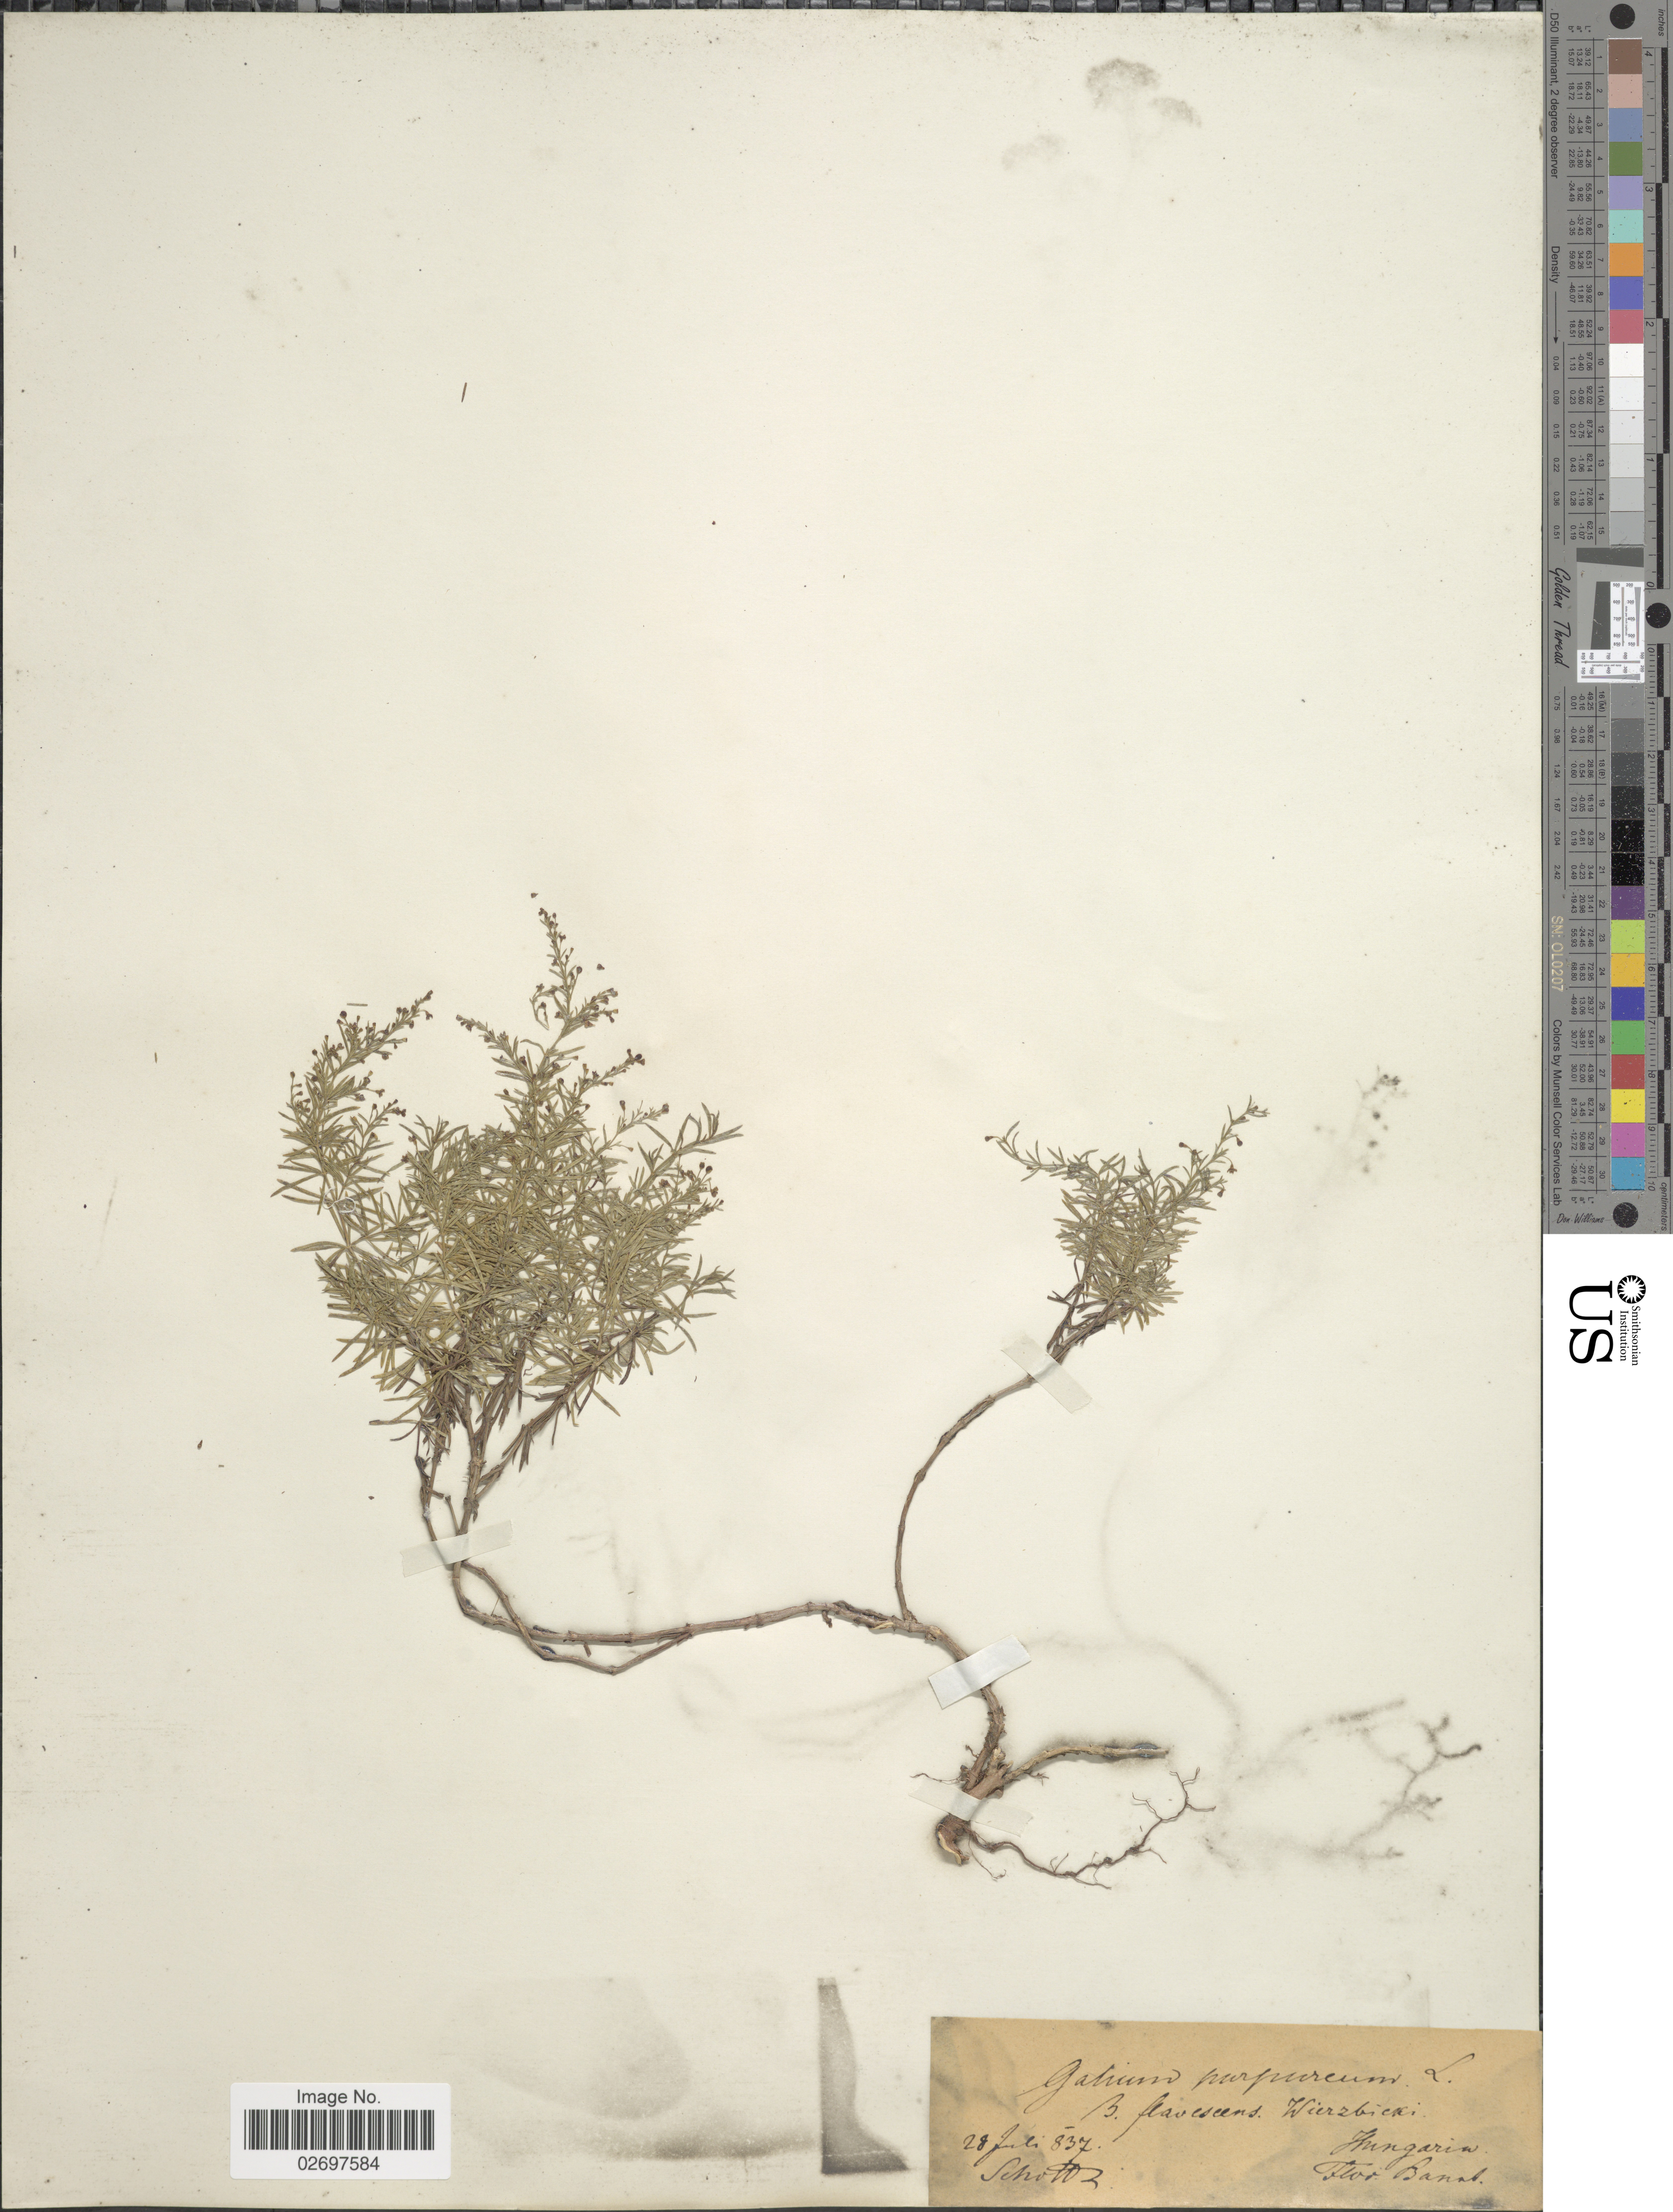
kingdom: Plantae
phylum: Tracheophyta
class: Magnoliopsida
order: Gentianales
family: Rubiaceae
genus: Galium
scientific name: Galium purpureum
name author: L.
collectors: Schott, --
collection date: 1837-07-28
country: Romania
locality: Hungaria. Flor. Banat.